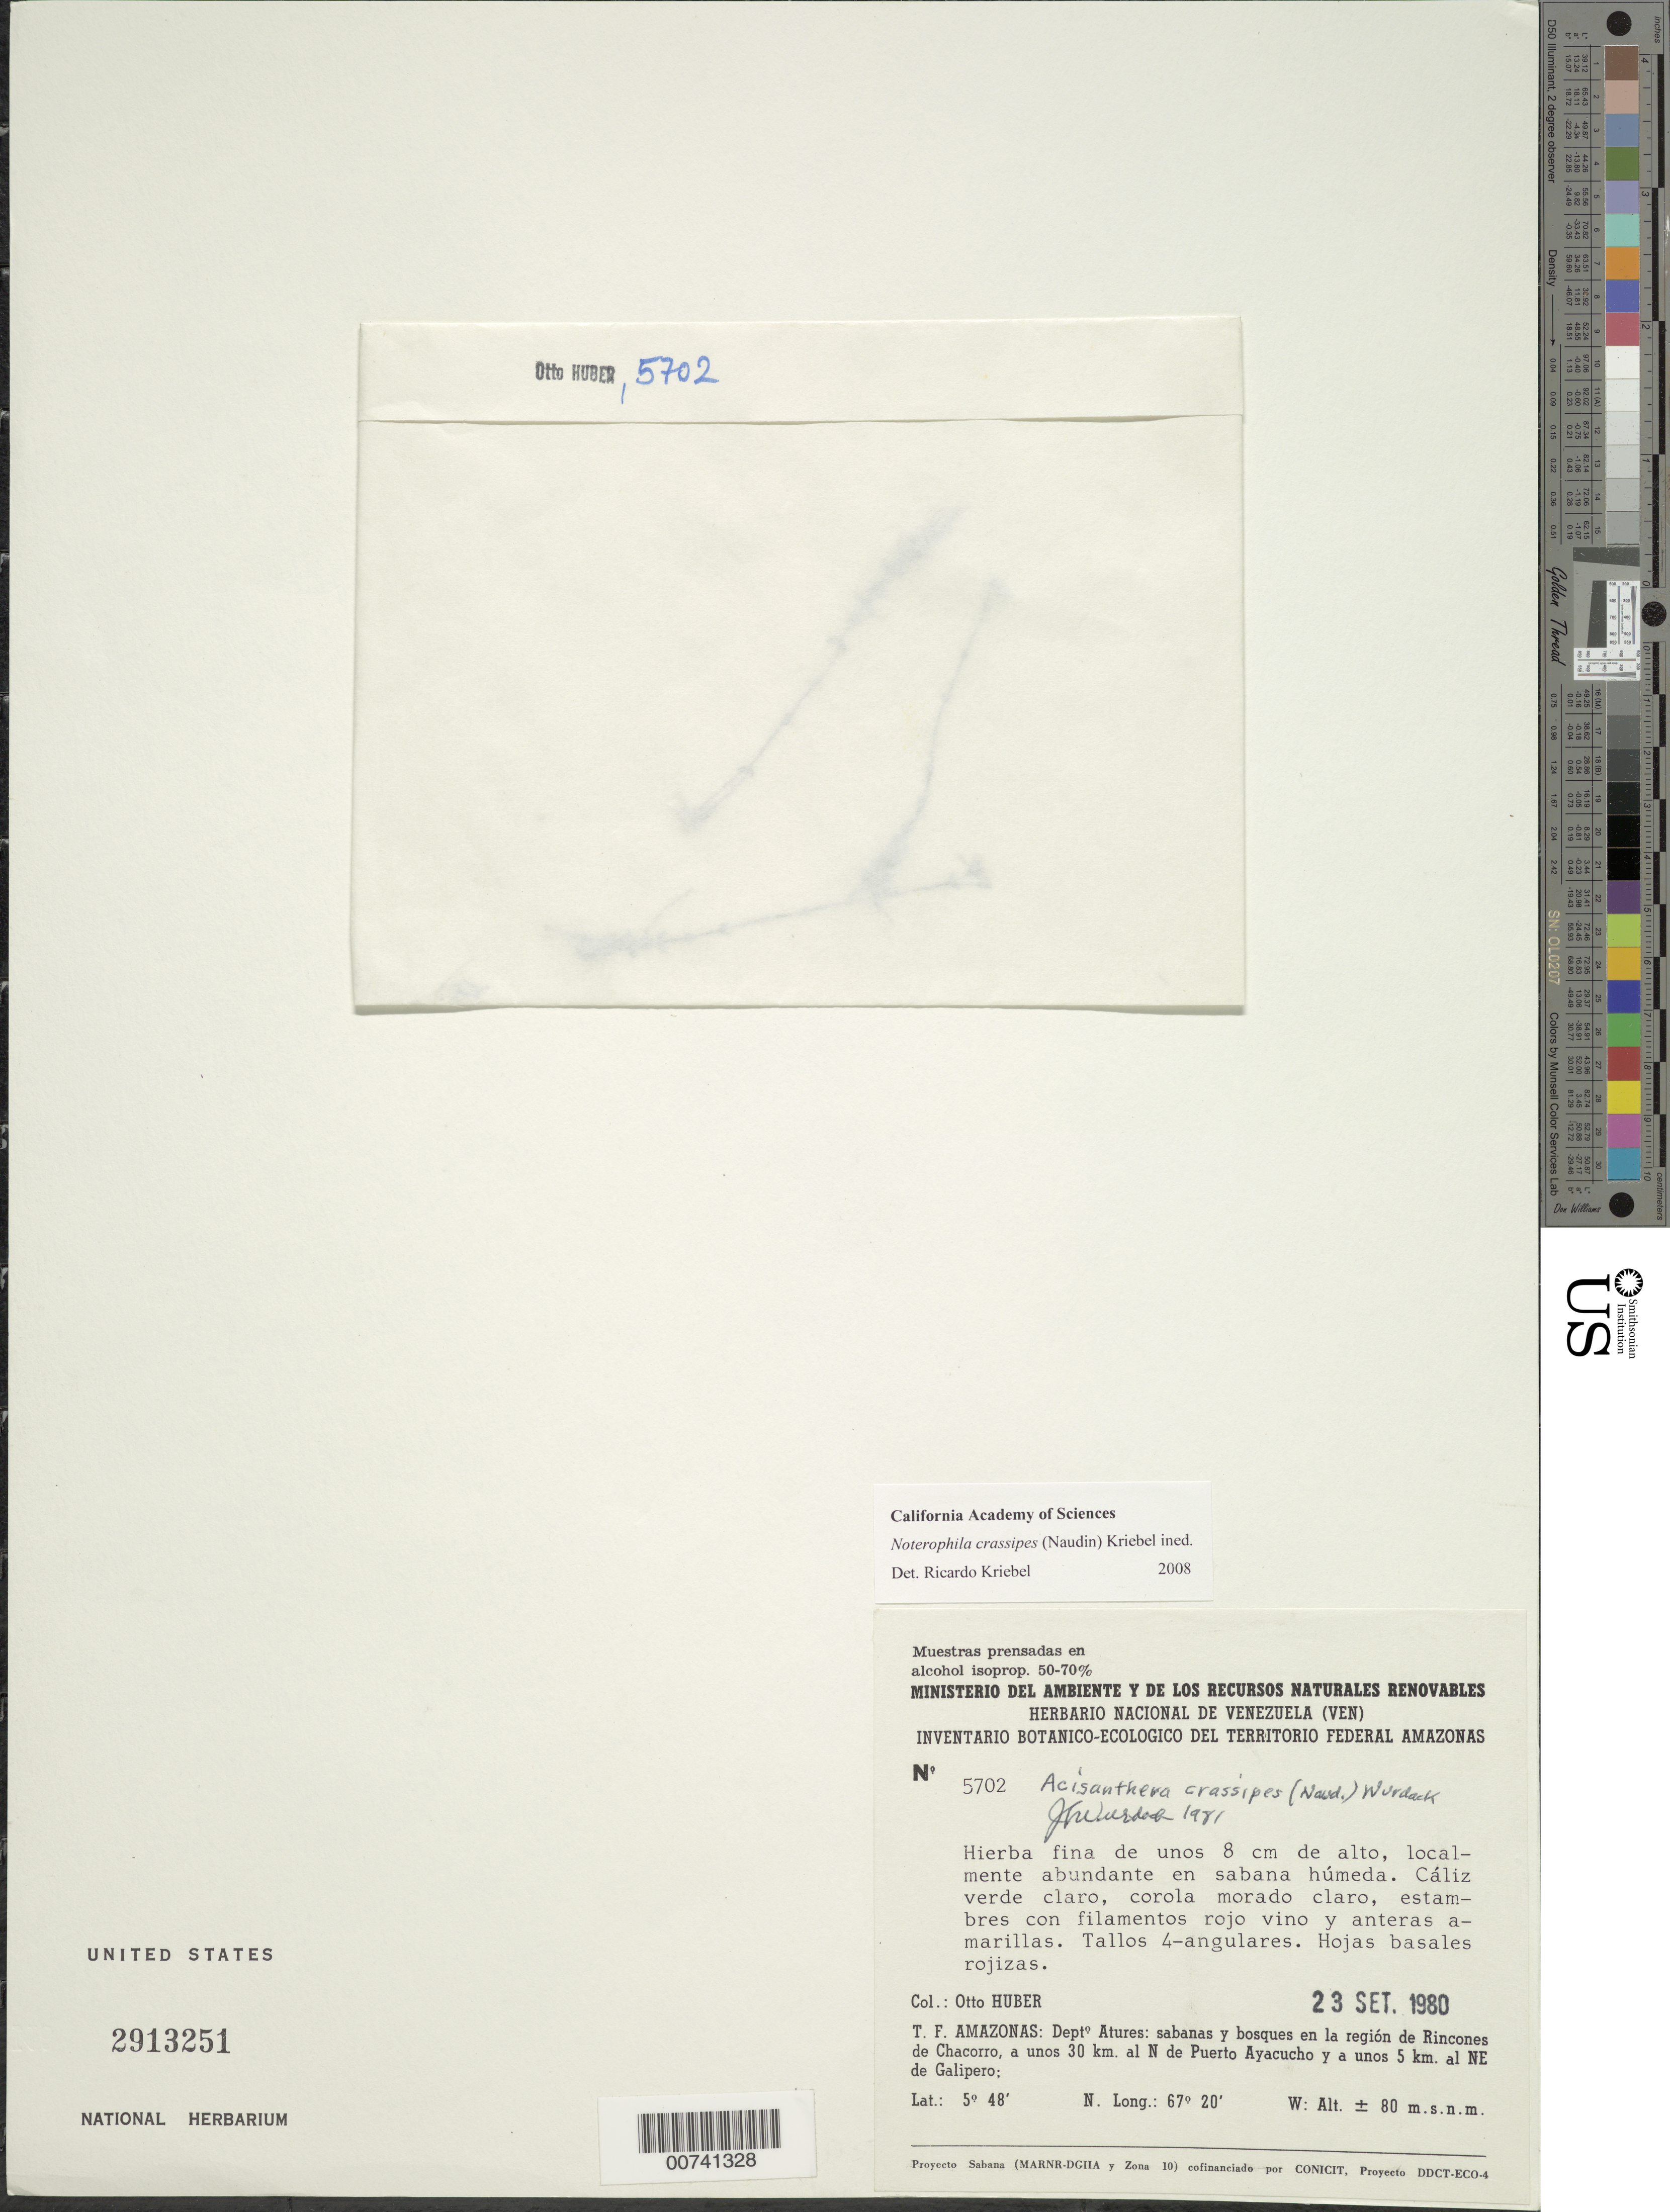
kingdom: Plantae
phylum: Tracheophyta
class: Magnoliopsida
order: Myrtales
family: Melastomataceae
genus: Noterophila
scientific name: Noterophila crassipes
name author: (Naudin) Kriebel & M.J. Rocha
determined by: Nunes da Silva, Diego, (RB), Jardim Botanico do Rio de Janeiro - Herbario (BRAZIL)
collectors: O. Huber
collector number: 5702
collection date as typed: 23-Sep-80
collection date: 1980-09-23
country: Venezuela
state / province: Amazonas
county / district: Atures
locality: Rincones de Chacorro, 30 km N of Puerto Ayacucho, 5 km NE of Galipero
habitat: Wet savanna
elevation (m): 80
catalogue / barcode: US 2913251